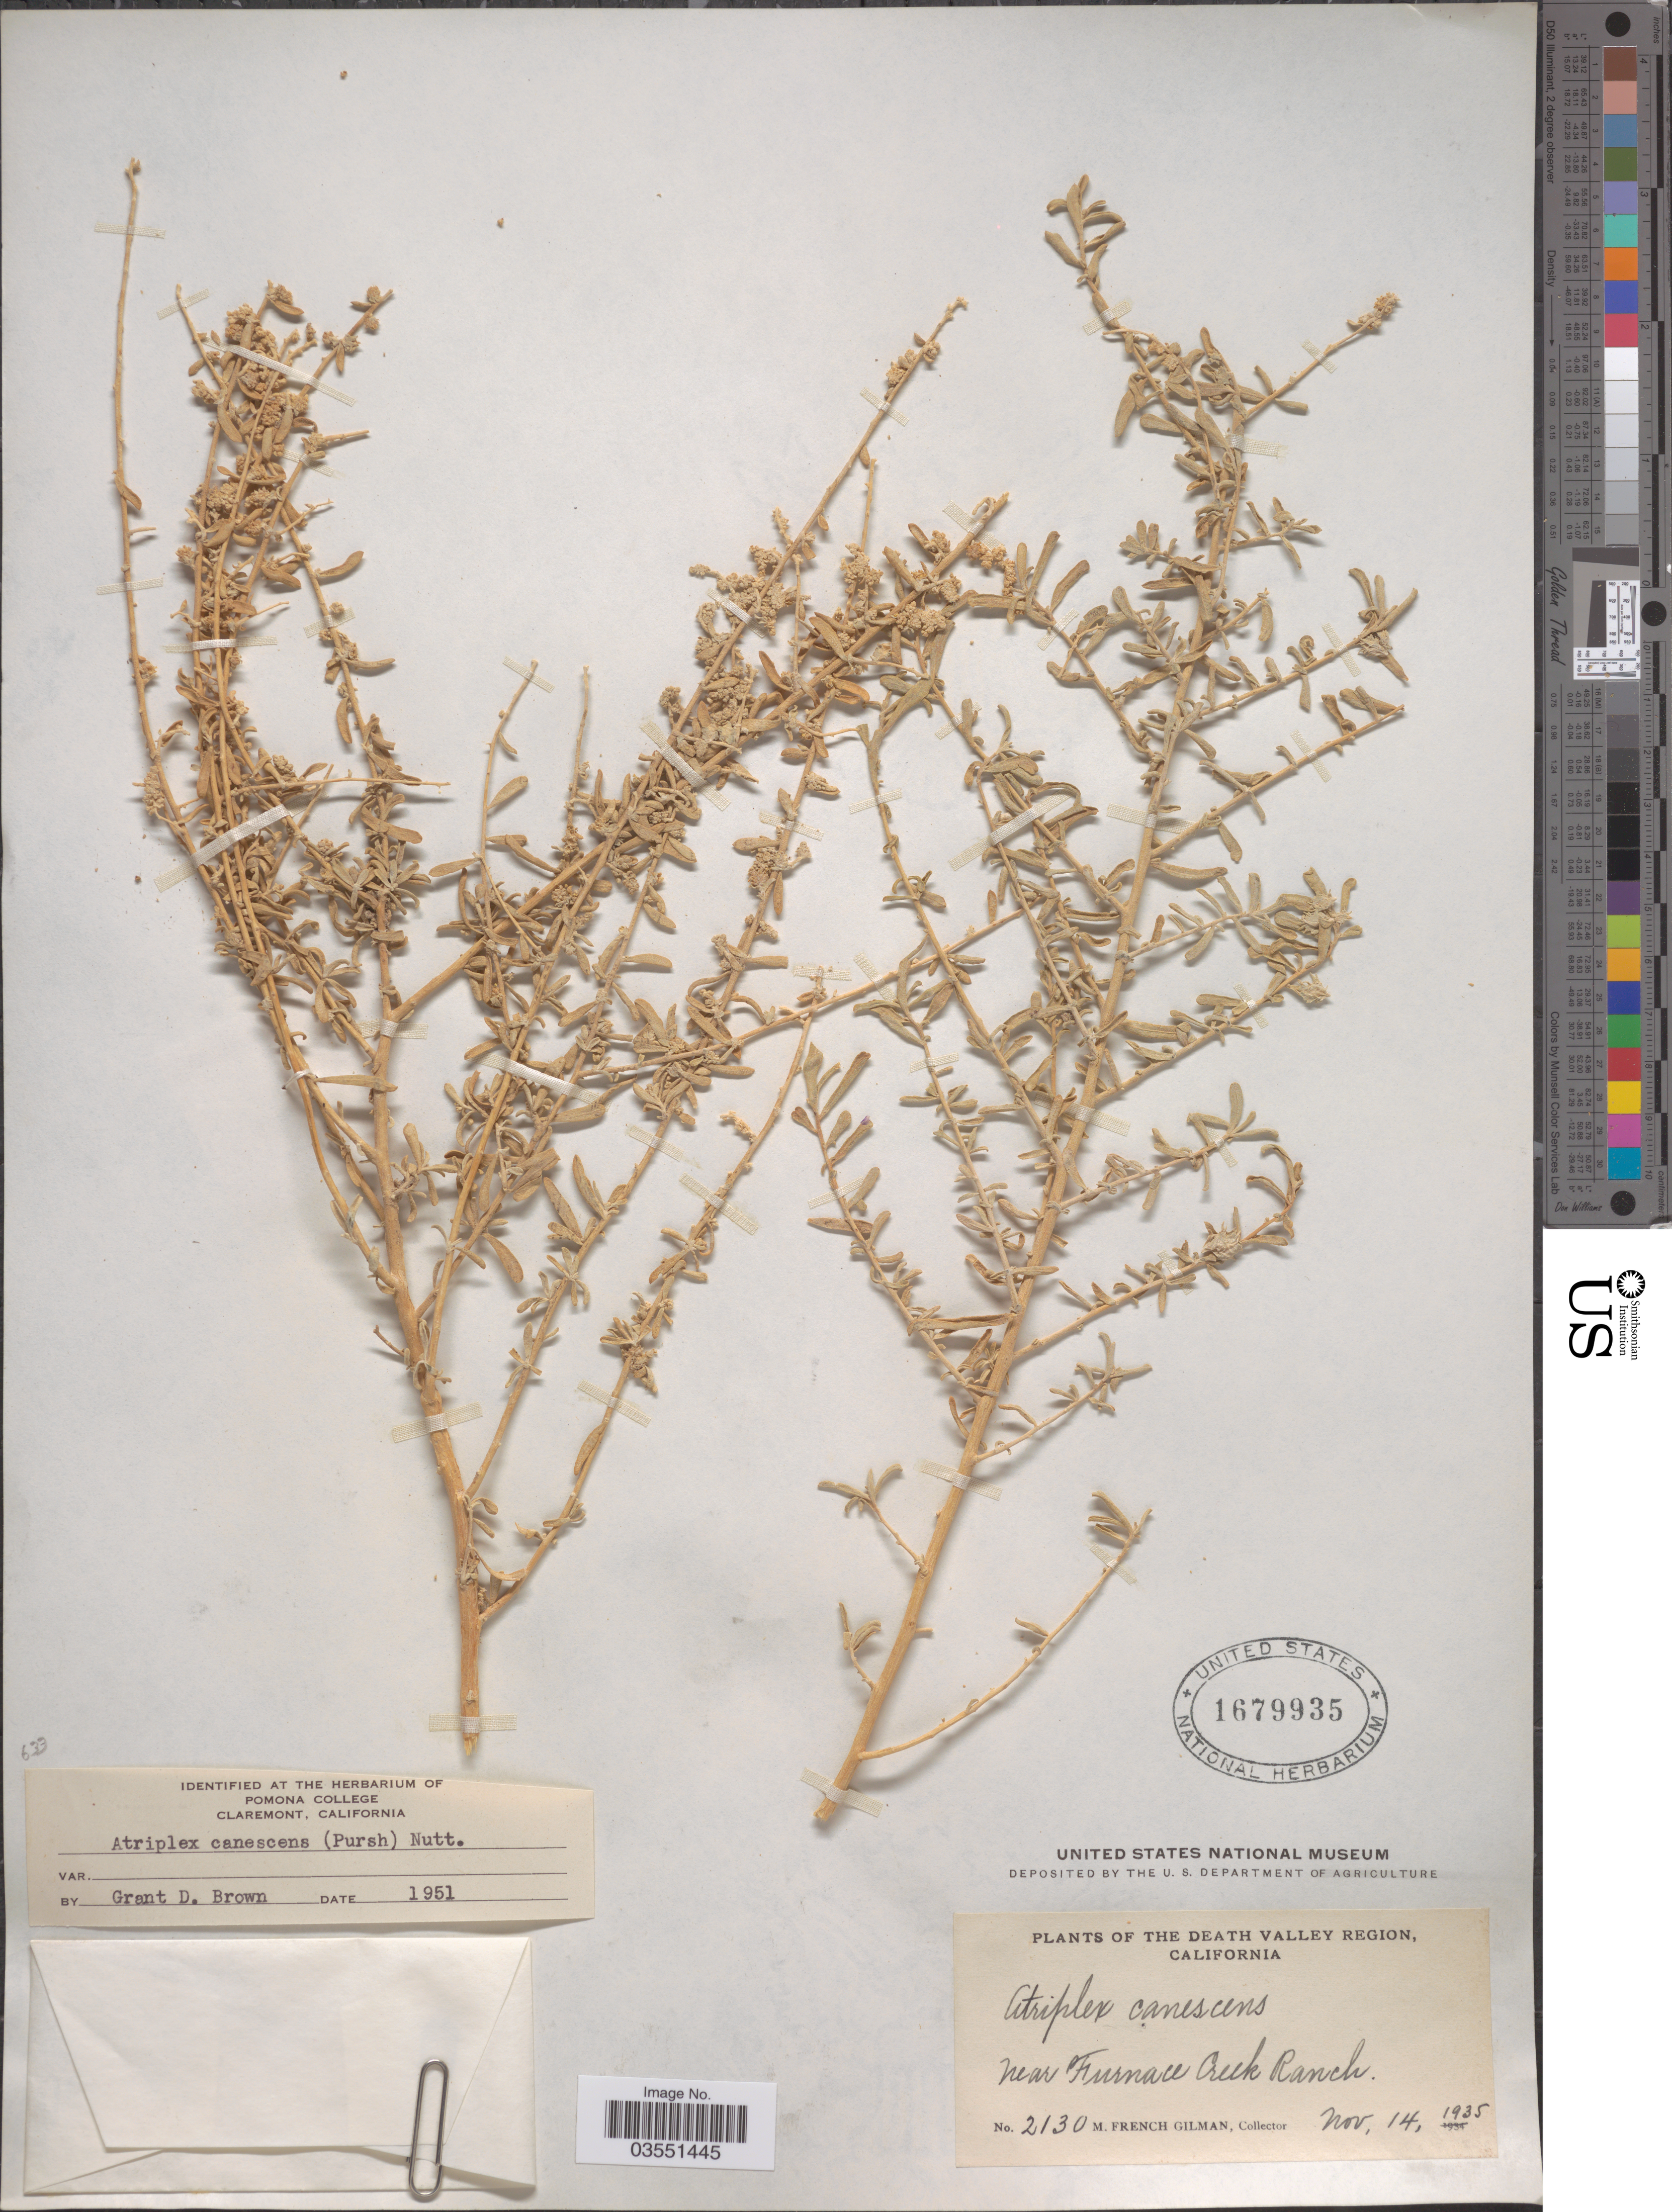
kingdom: Plantae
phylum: Tracheophyta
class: Magnoliopsida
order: Caryophyllales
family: Amaranthaceae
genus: Atriplex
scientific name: Atriplex canescens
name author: (Pursh) Nutt.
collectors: M. F. Gilman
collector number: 2130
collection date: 1935-11-14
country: United States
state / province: California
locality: The Death Valley. Near Furnace Creek Ranch.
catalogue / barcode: US 1679935